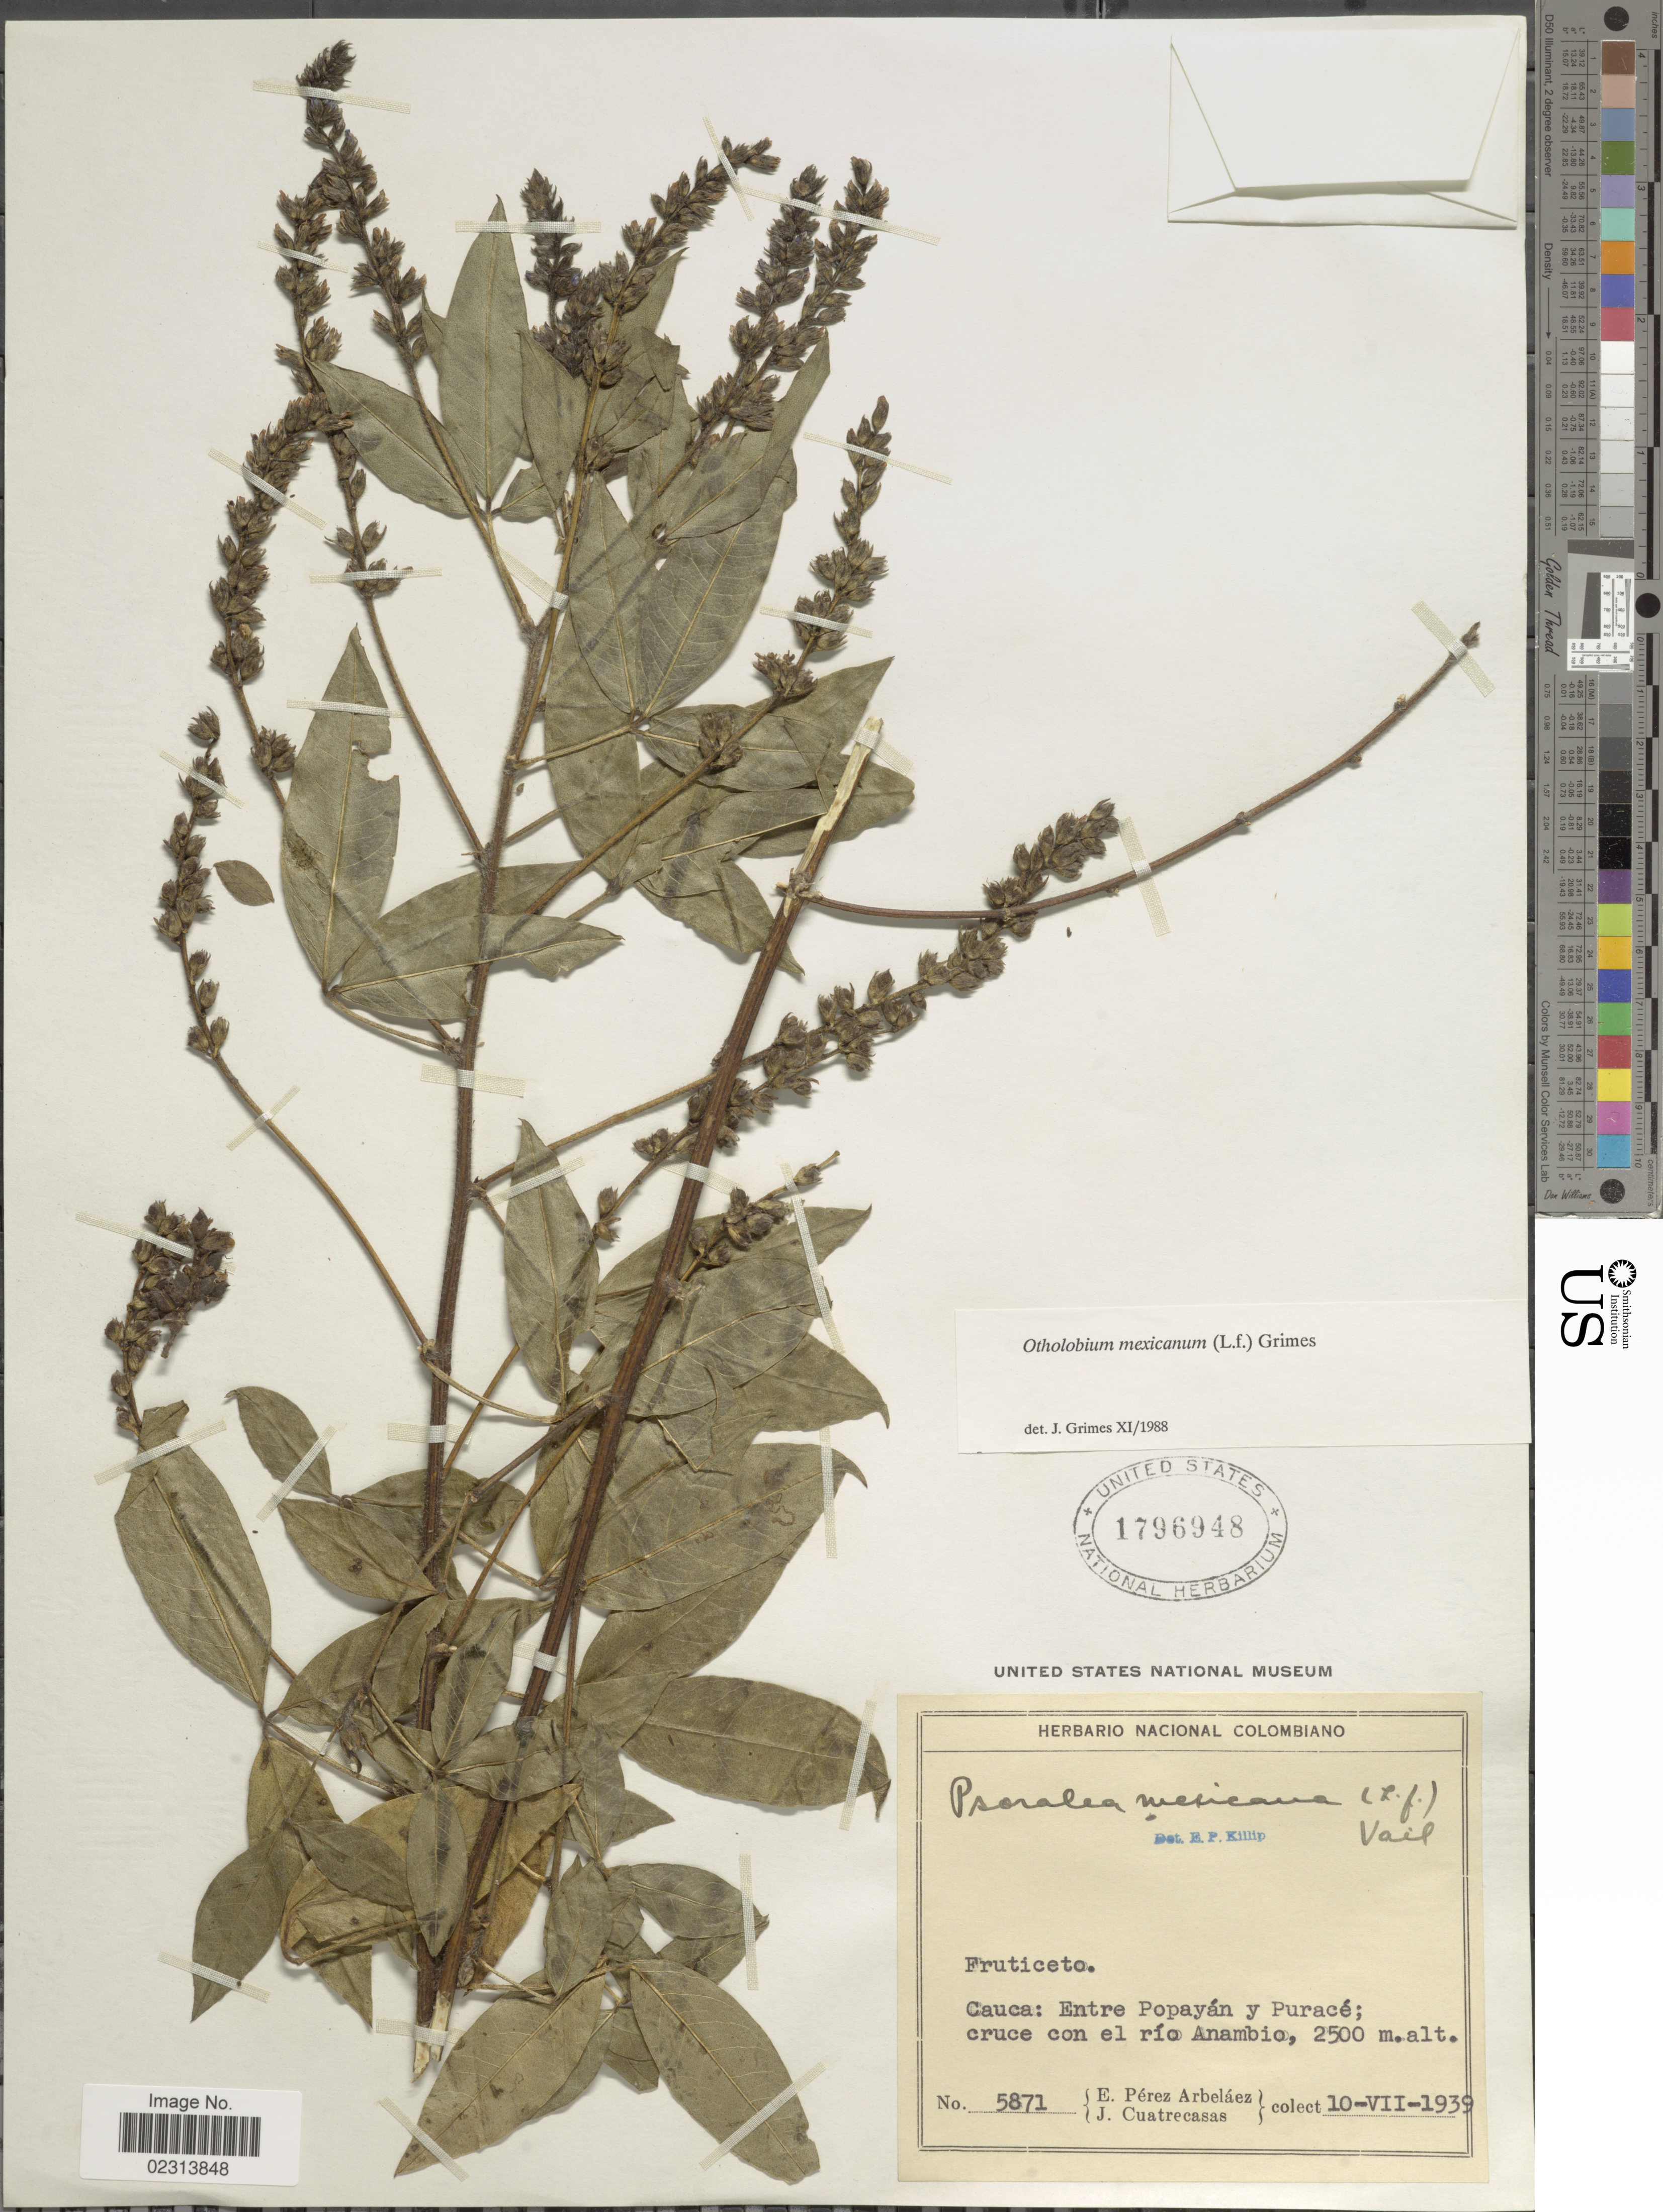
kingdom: Plantae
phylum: Tracheophyta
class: Magnoliopsida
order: Fabales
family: Fabaceae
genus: Otholobium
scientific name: Otholobium mexicanum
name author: (L. f.) J.W. Grimes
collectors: E. Pérez Arbeláez & J. Cuatrecasas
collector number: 5871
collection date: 1939-07-10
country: Colombia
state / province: Cauca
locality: Cauca: Entre Popayan y Purace, cruce con el rio Anambio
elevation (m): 2500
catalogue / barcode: US 1796948